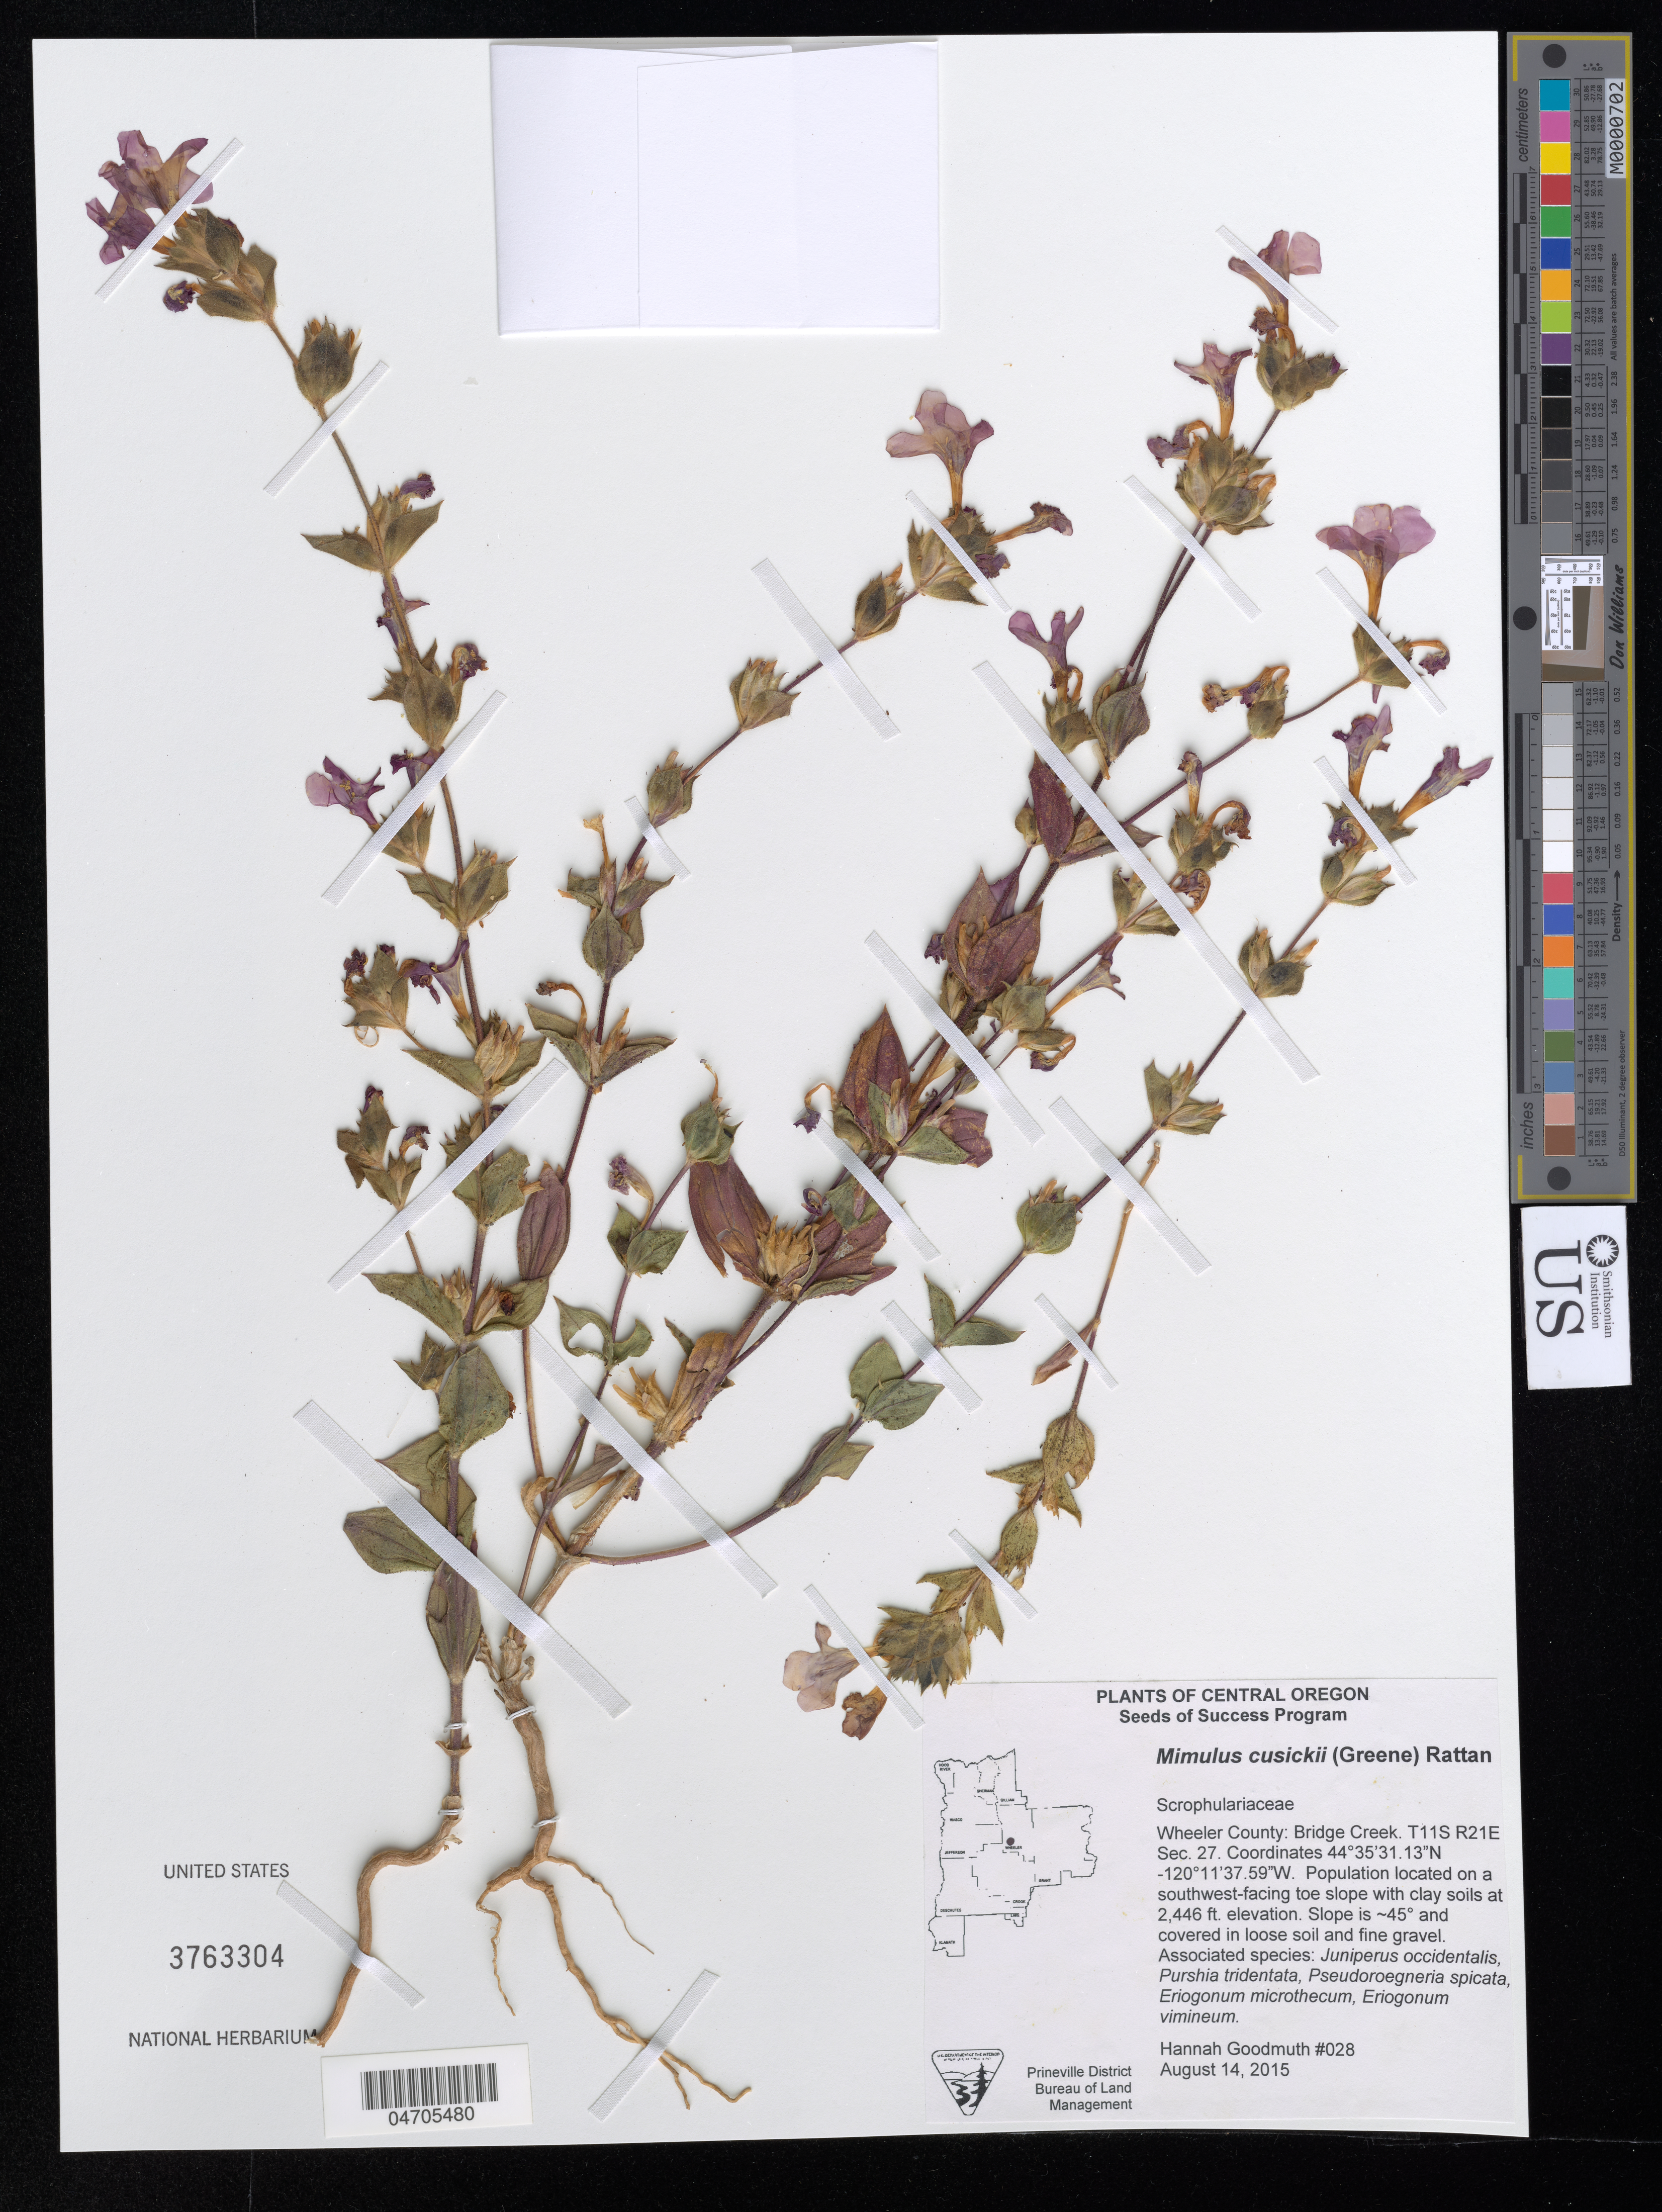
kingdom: Plantae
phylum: Tracheophyta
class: Magnoliopsida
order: Lamiales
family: Phrymaceae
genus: Mimulus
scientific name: Mimulus cusickii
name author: (Greene) Piper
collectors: H. Goodmuth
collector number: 028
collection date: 2015-08-14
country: United States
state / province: Oregon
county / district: Wheeler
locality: Central Oregon. Wheeler County: Bridge Creek. T11S R21E Sec. 27. Population located on a southwest-facing toe slope with clay soils.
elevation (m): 746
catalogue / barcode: US 3763304